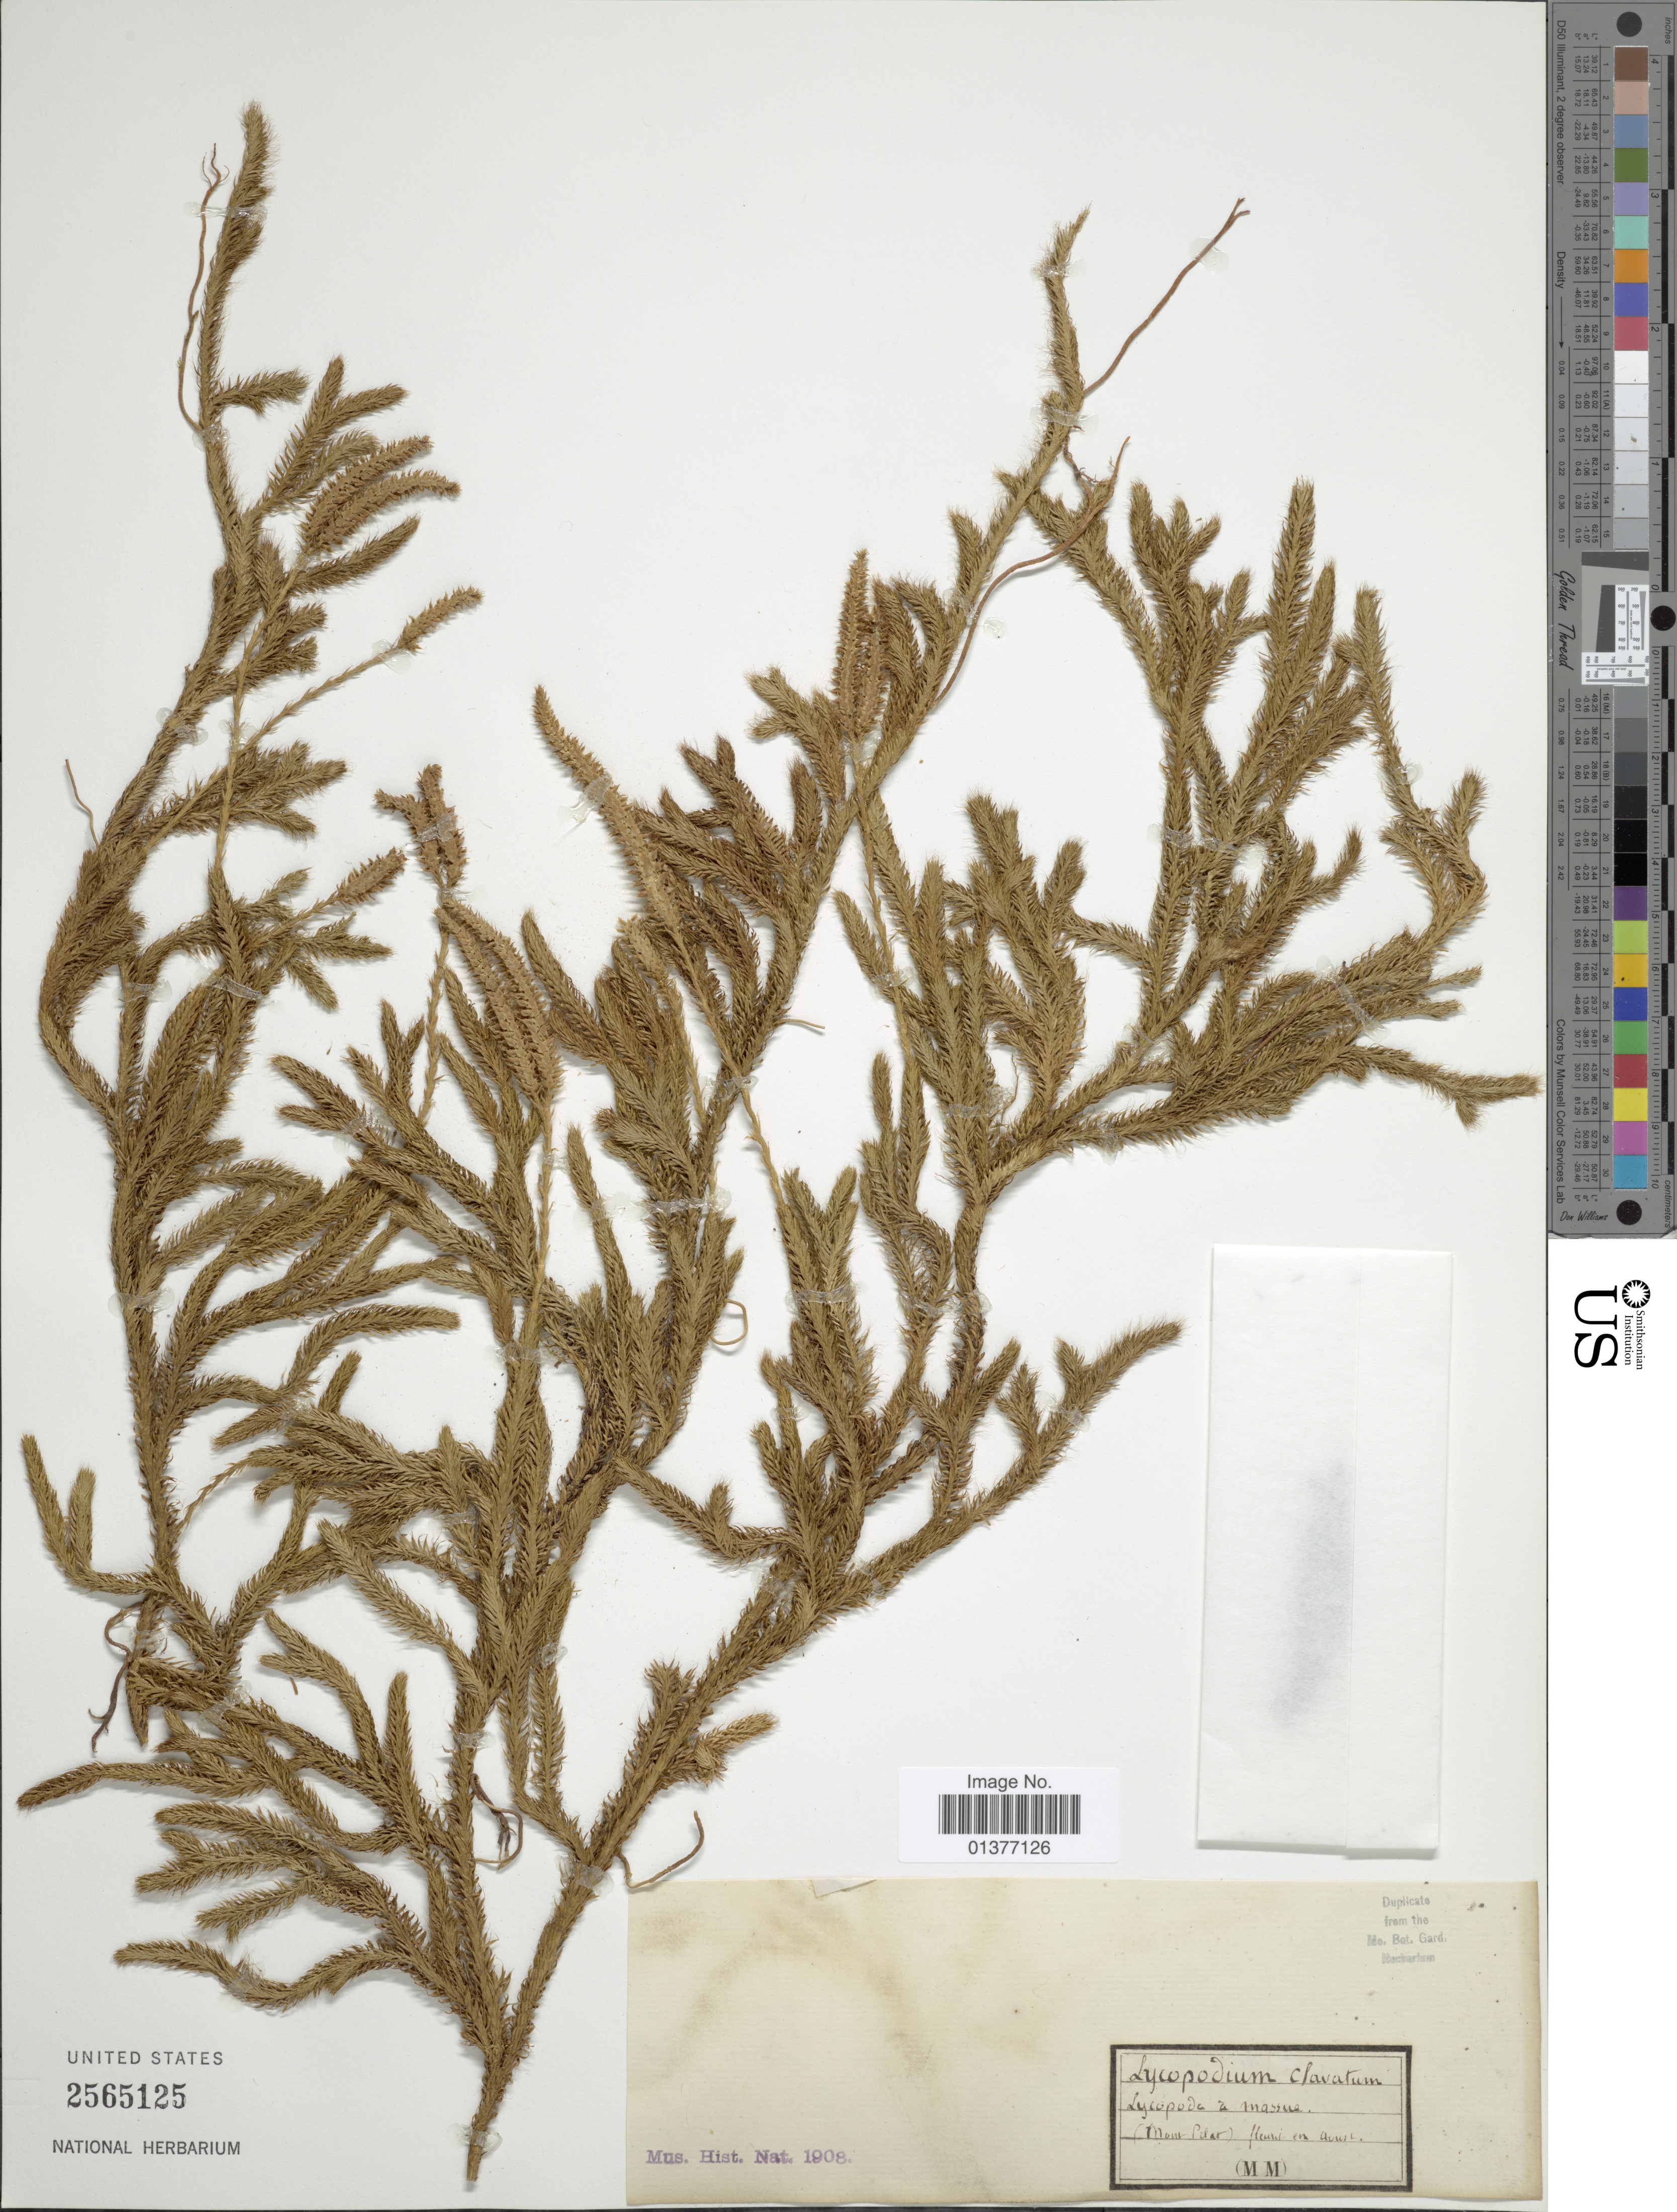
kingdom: Plantae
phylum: Tracheophyta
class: Lycopodiopsida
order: Lycopodiales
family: Lycopodiaceae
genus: Lycopodium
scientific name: Lycopodium clavatum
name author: L.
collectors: M. M.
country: France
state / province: Provence-Alpes-Côte d'Azur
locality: Mont-Pelat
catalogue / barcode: US 2565125